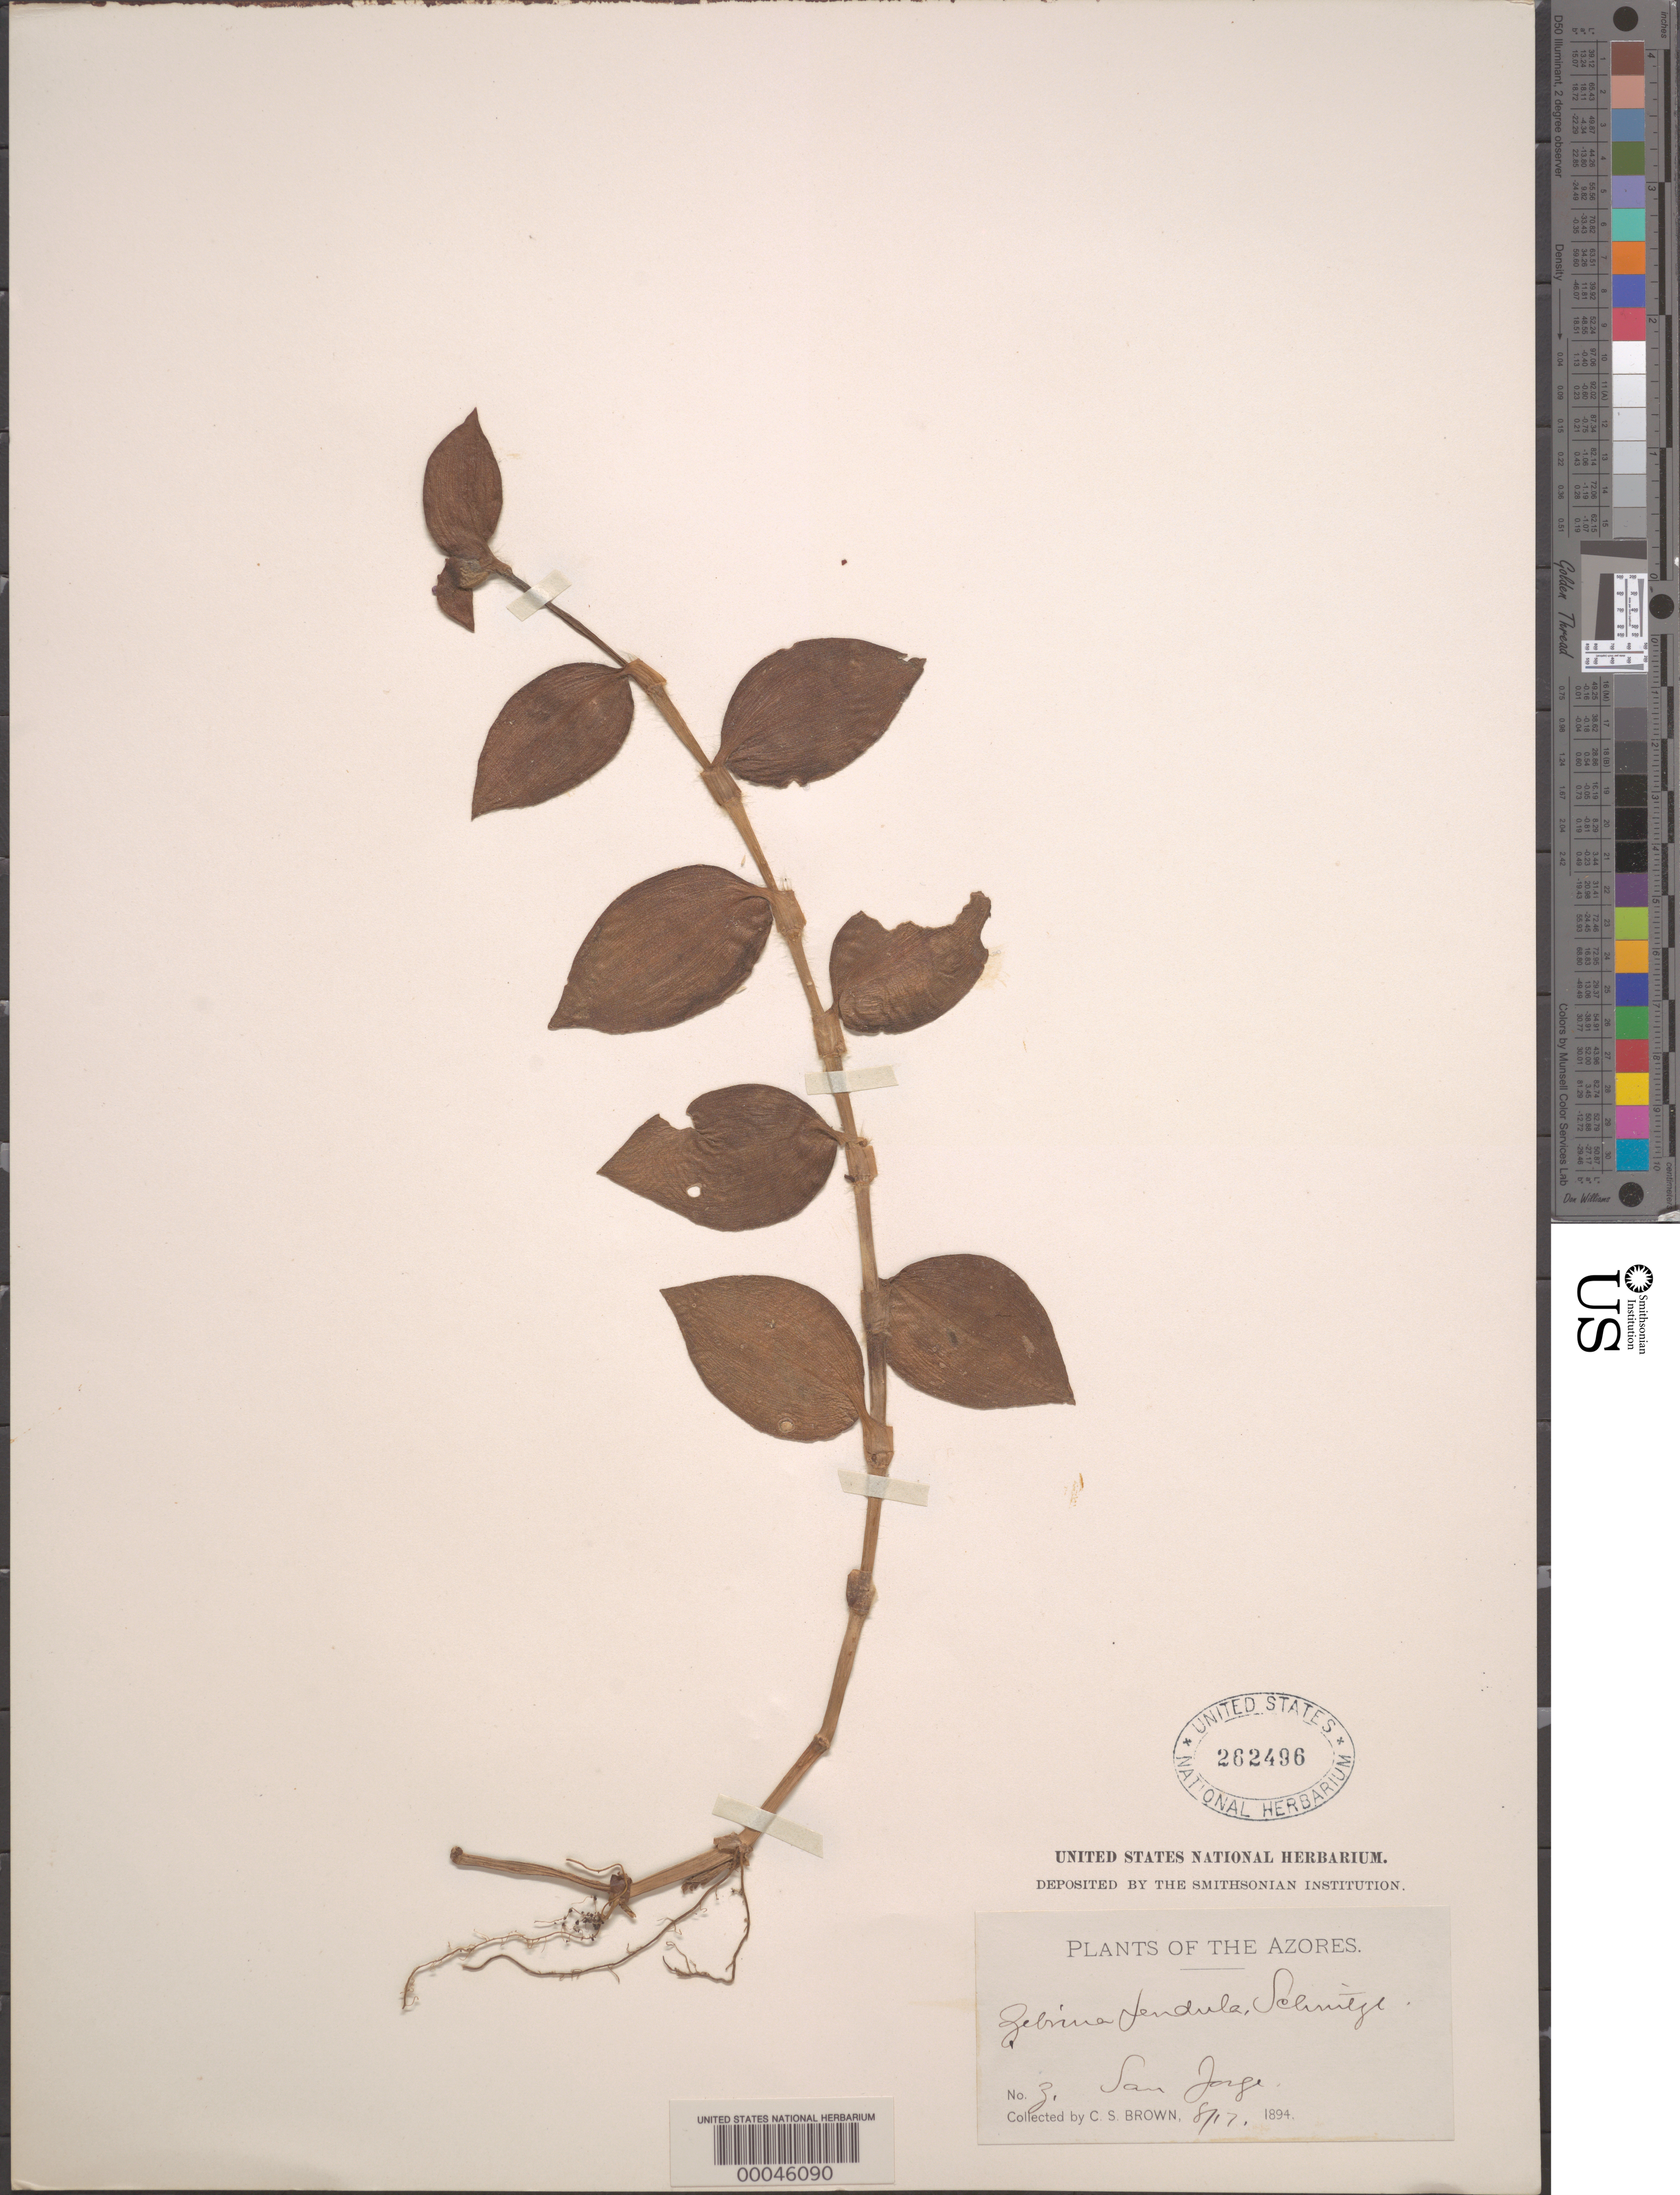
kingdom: Plantae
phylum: Tracheophyta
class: Liliopsida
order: Commelinales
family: Commelinaceae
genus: Tradescantia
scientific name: Tradescantia zebrina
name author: Bosse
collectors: C. S. Brown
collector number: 3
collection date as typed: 17 Aug 1894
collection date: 1894-08-17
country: Portugal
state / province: Azores (Aut. Reg.)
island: São Jorge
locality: San Jorge I. [= São Jorge, Ilha de]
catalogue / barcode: US 262496